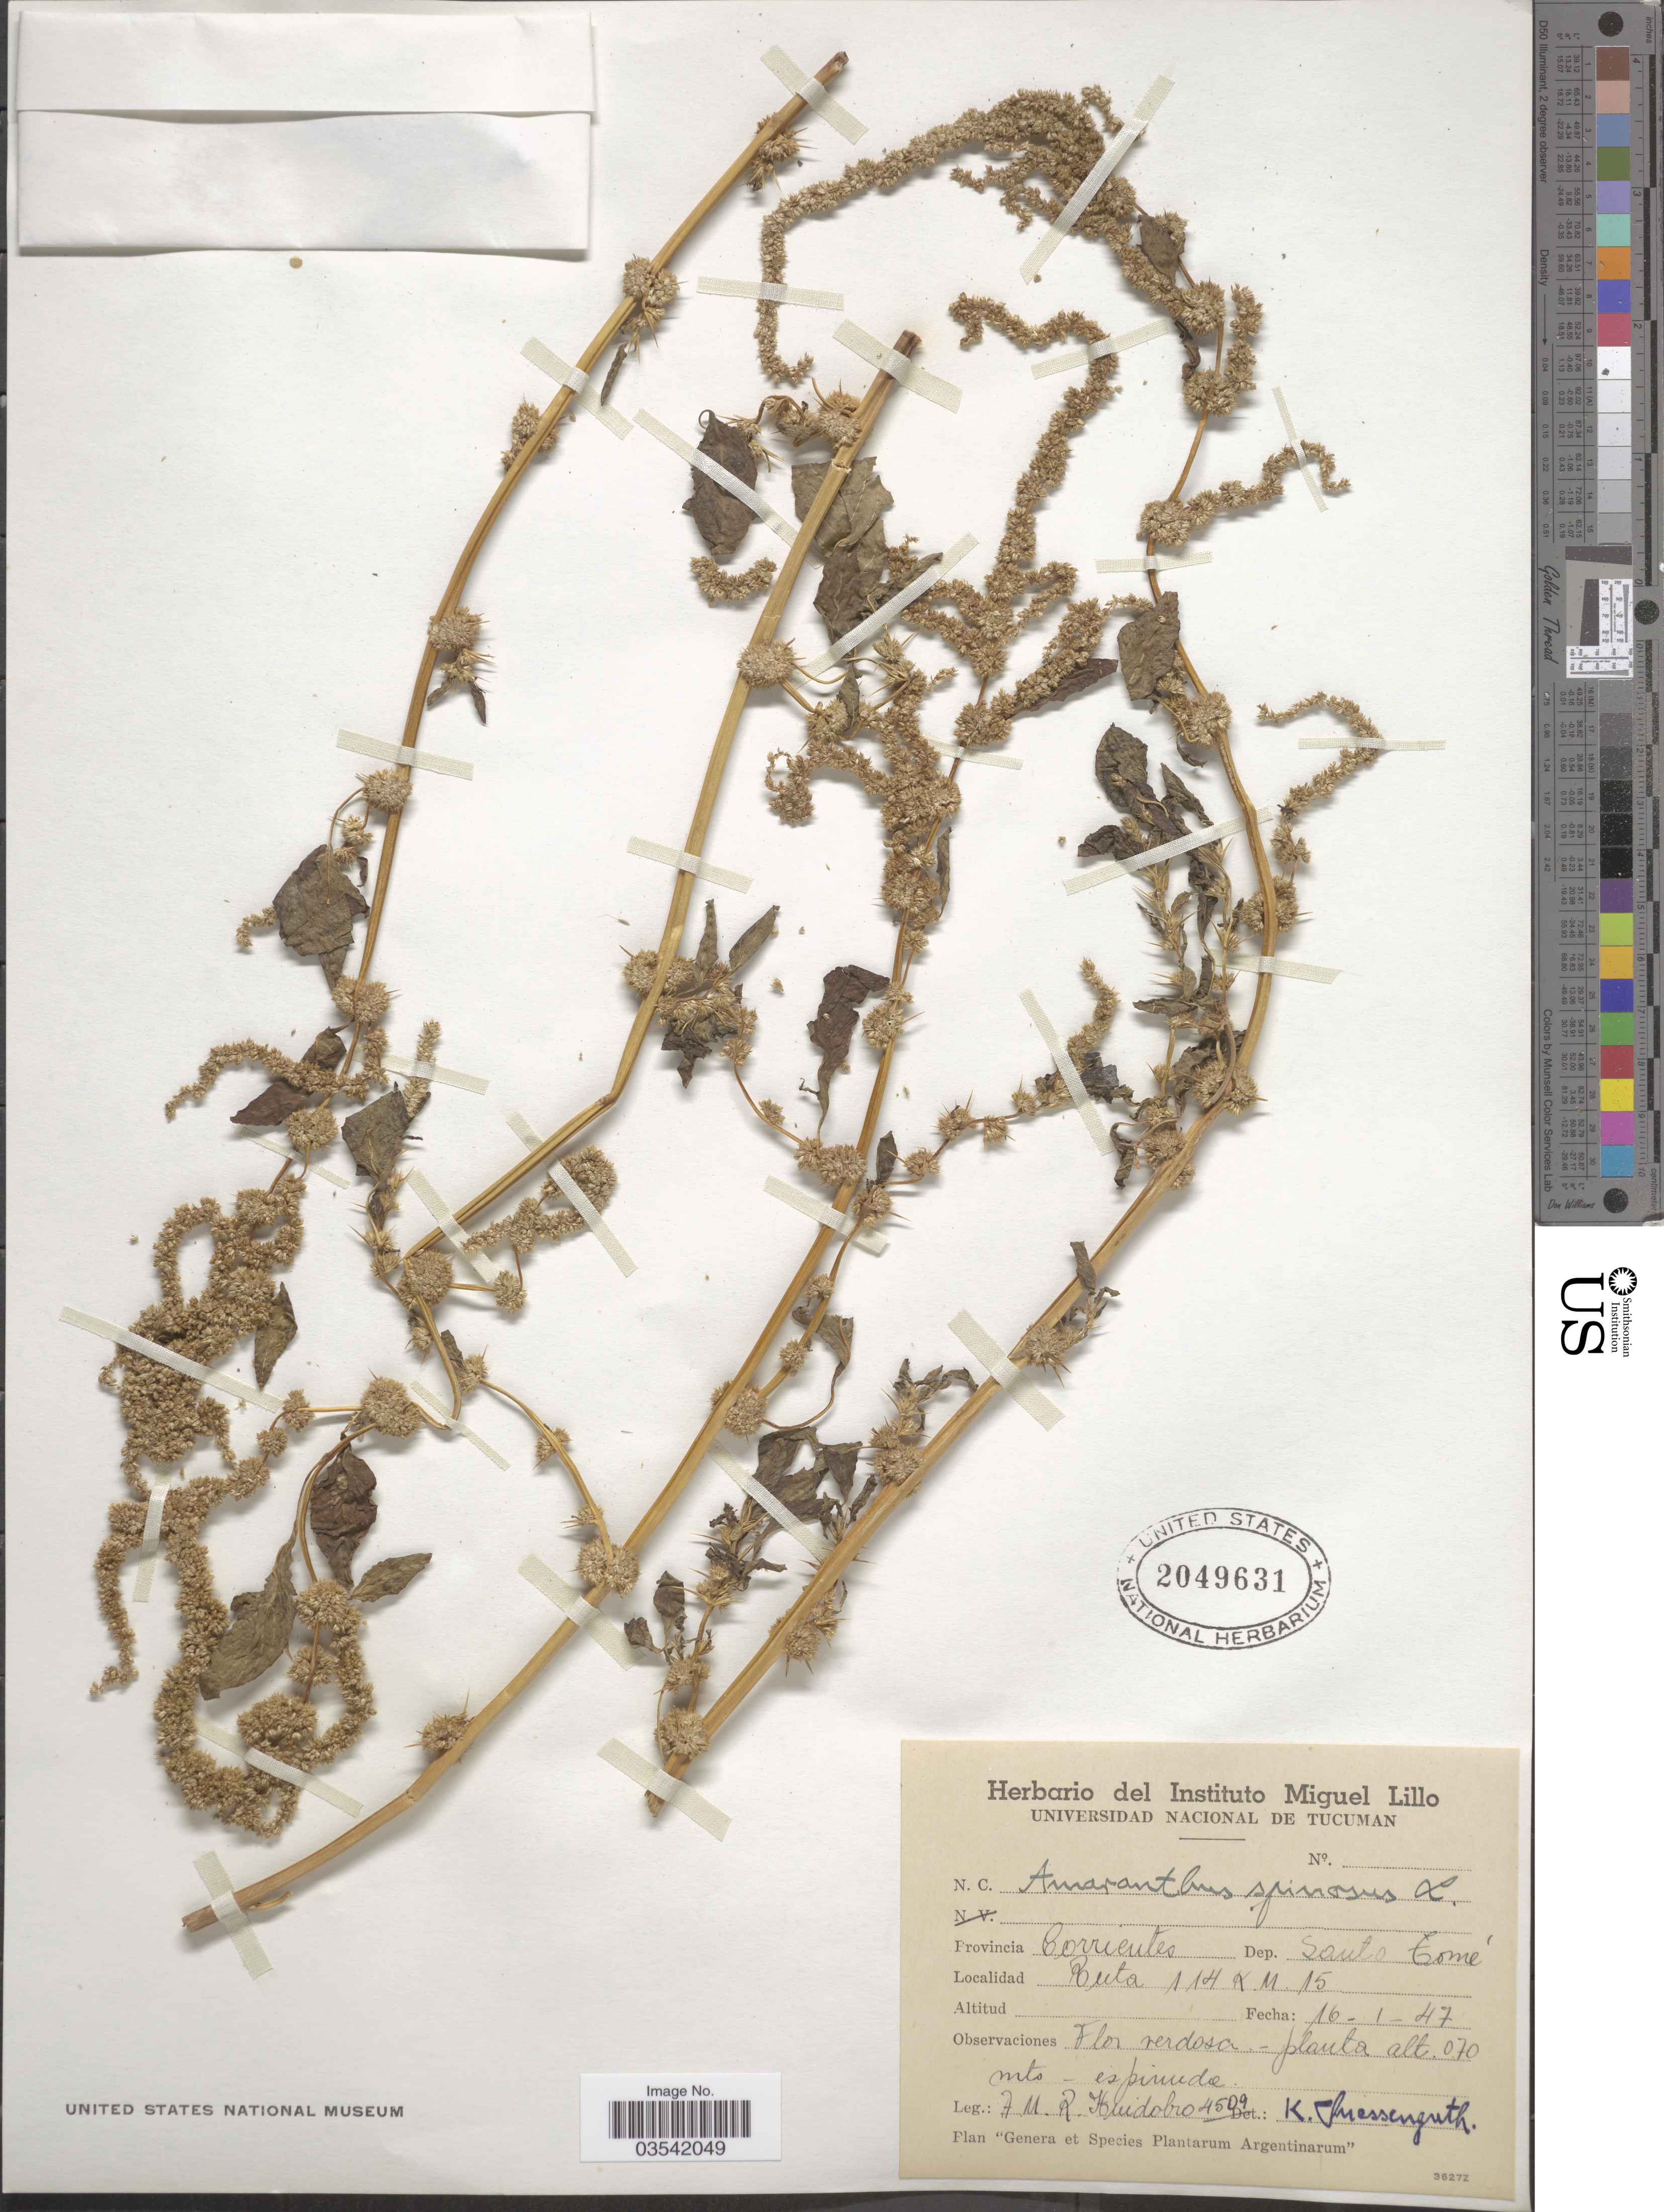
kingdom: Plantae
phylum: Tracheophyta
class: Magnoliopsida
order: Caryophyllales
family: Amaranthaceae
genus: Amaranthus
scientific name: Amaranthus spinosus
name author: L.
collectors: A. M. R. Huidobro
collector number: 4509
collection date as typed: Transcribed d/m/y: 16/1/47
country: Argentina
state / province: Corrientes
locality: Dep. Santo Tomé. Ruta 114 K.M. 15.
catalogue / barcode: US 2049631